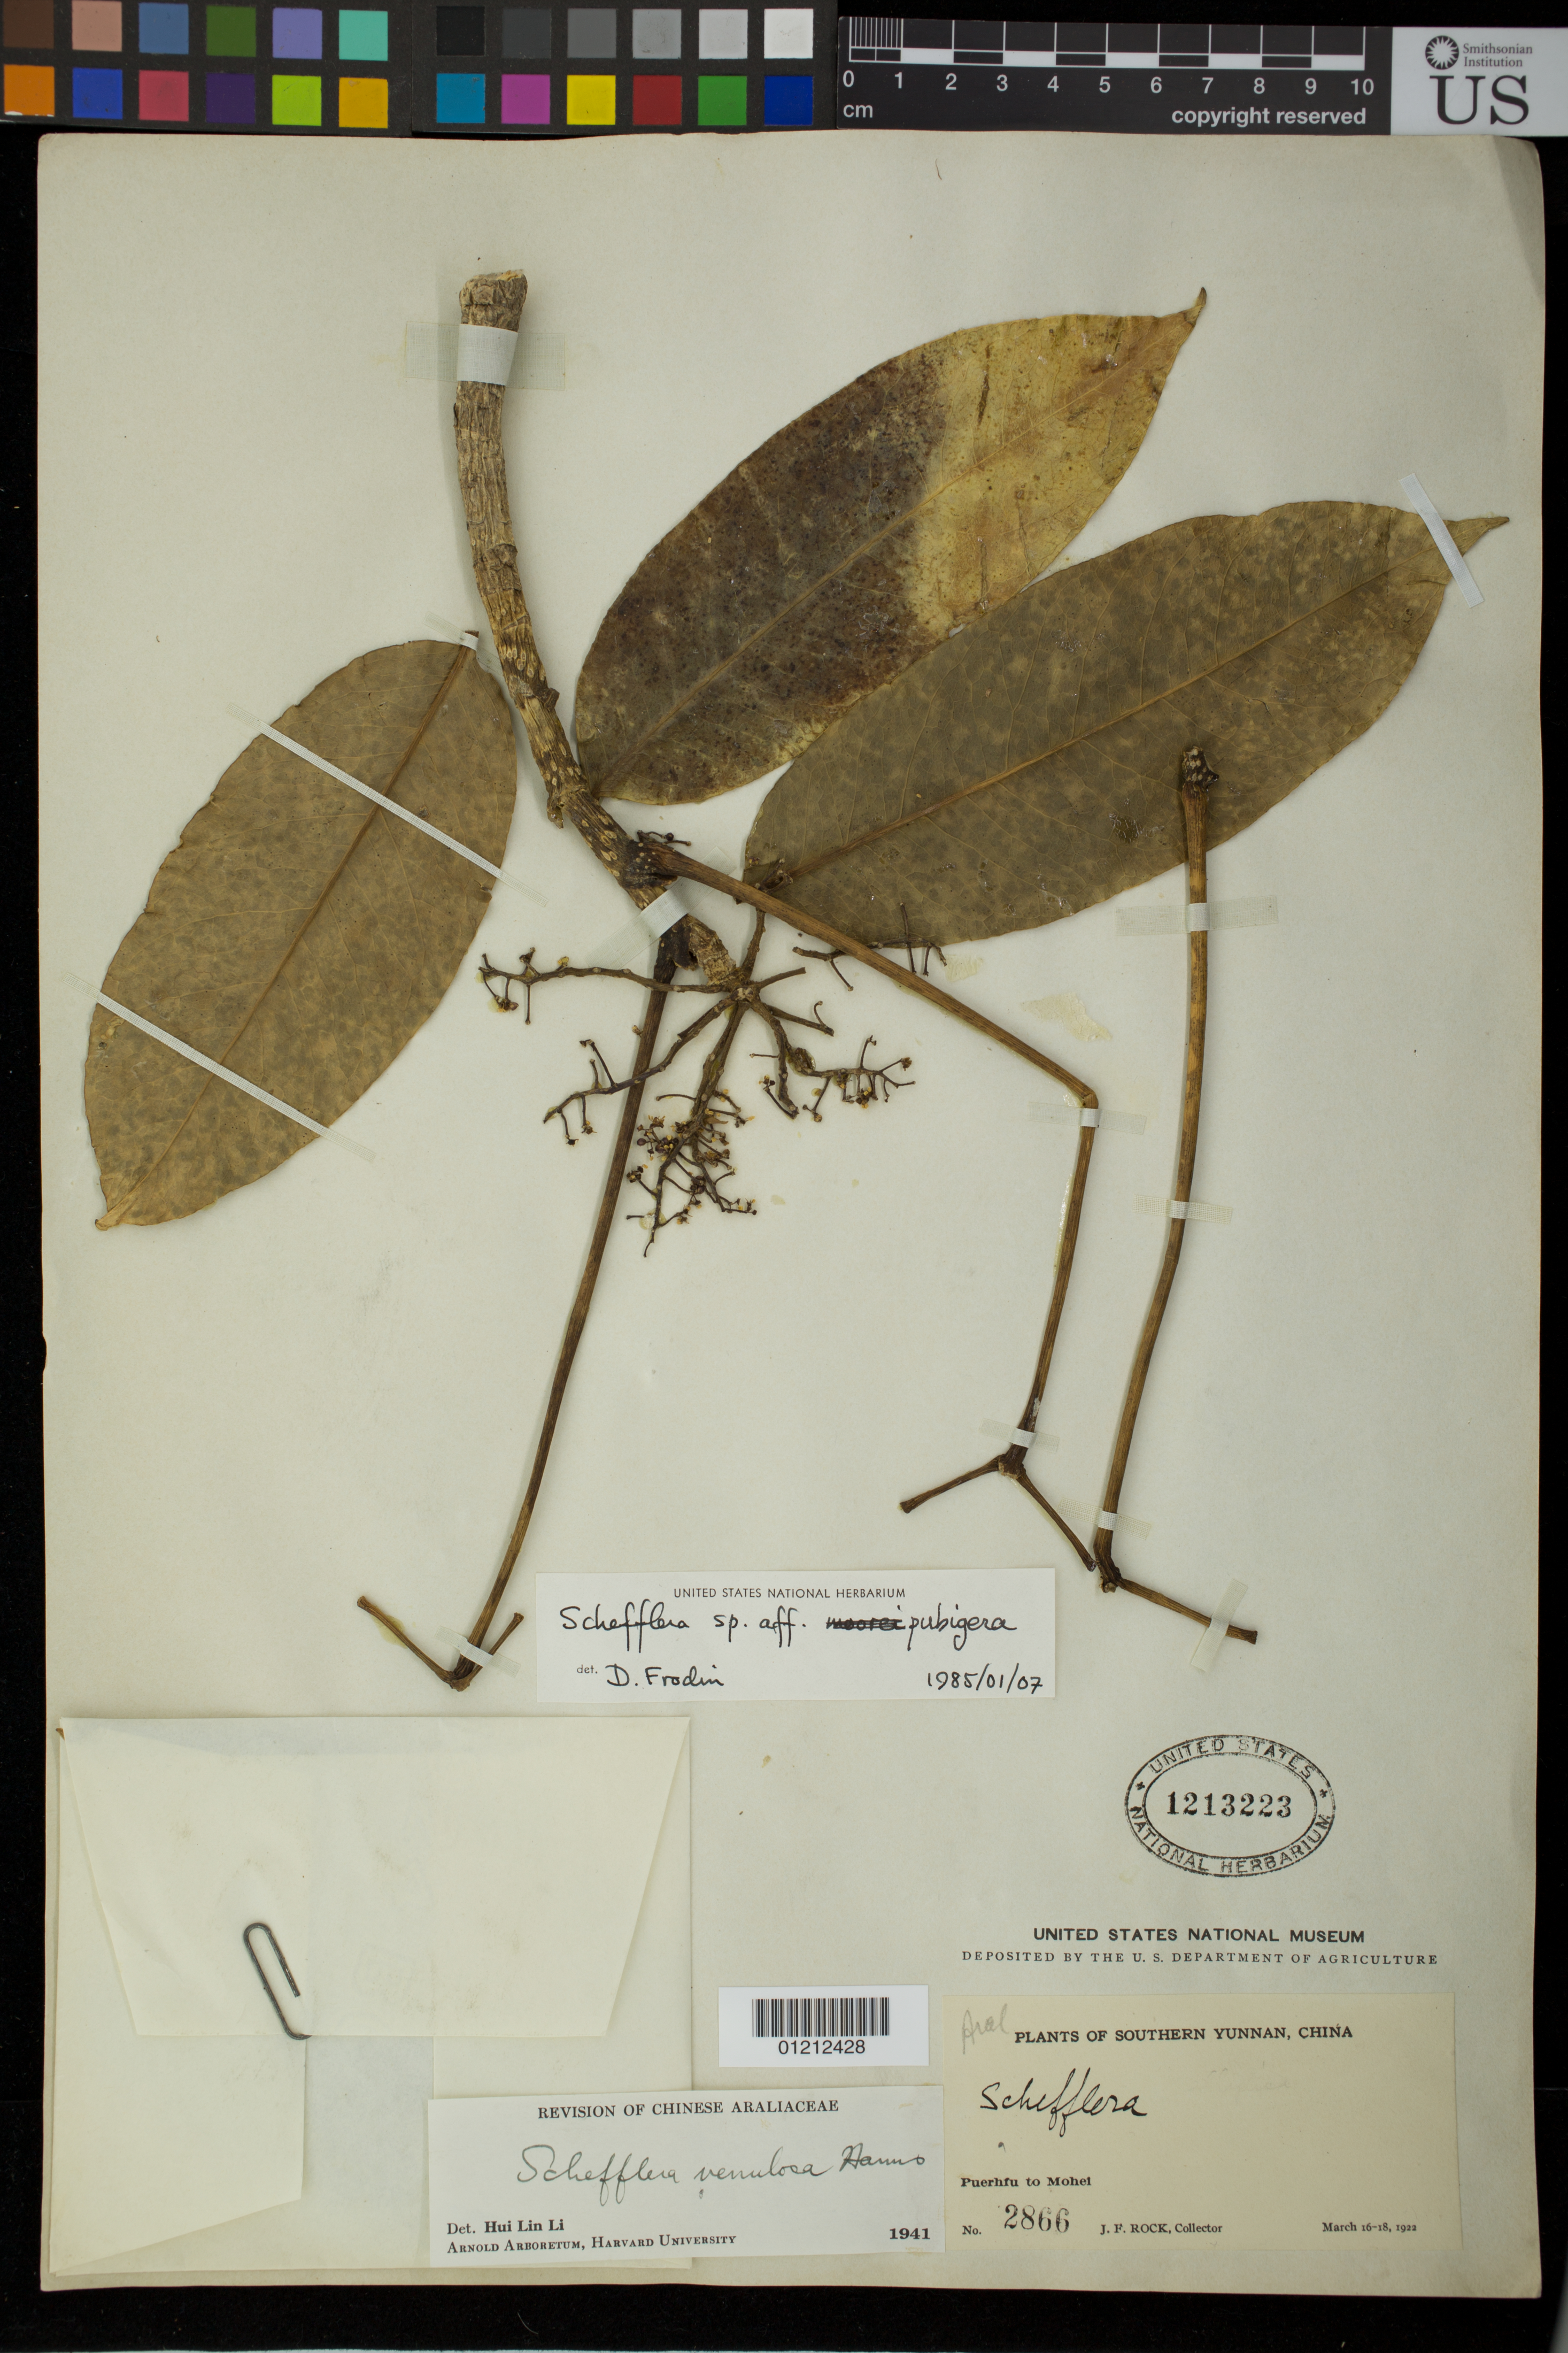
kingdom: Plantae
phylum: Tracheophyta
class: Magnoliopsida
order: Apiales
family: Araliaceae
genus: Schefflera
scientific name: Schefflera sp.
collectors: J. Rock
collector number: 2866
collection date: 1922-03-16/1922-03-18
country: China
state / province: Yunnan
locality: Puerhfu to Mohei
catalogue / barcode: US 1213223